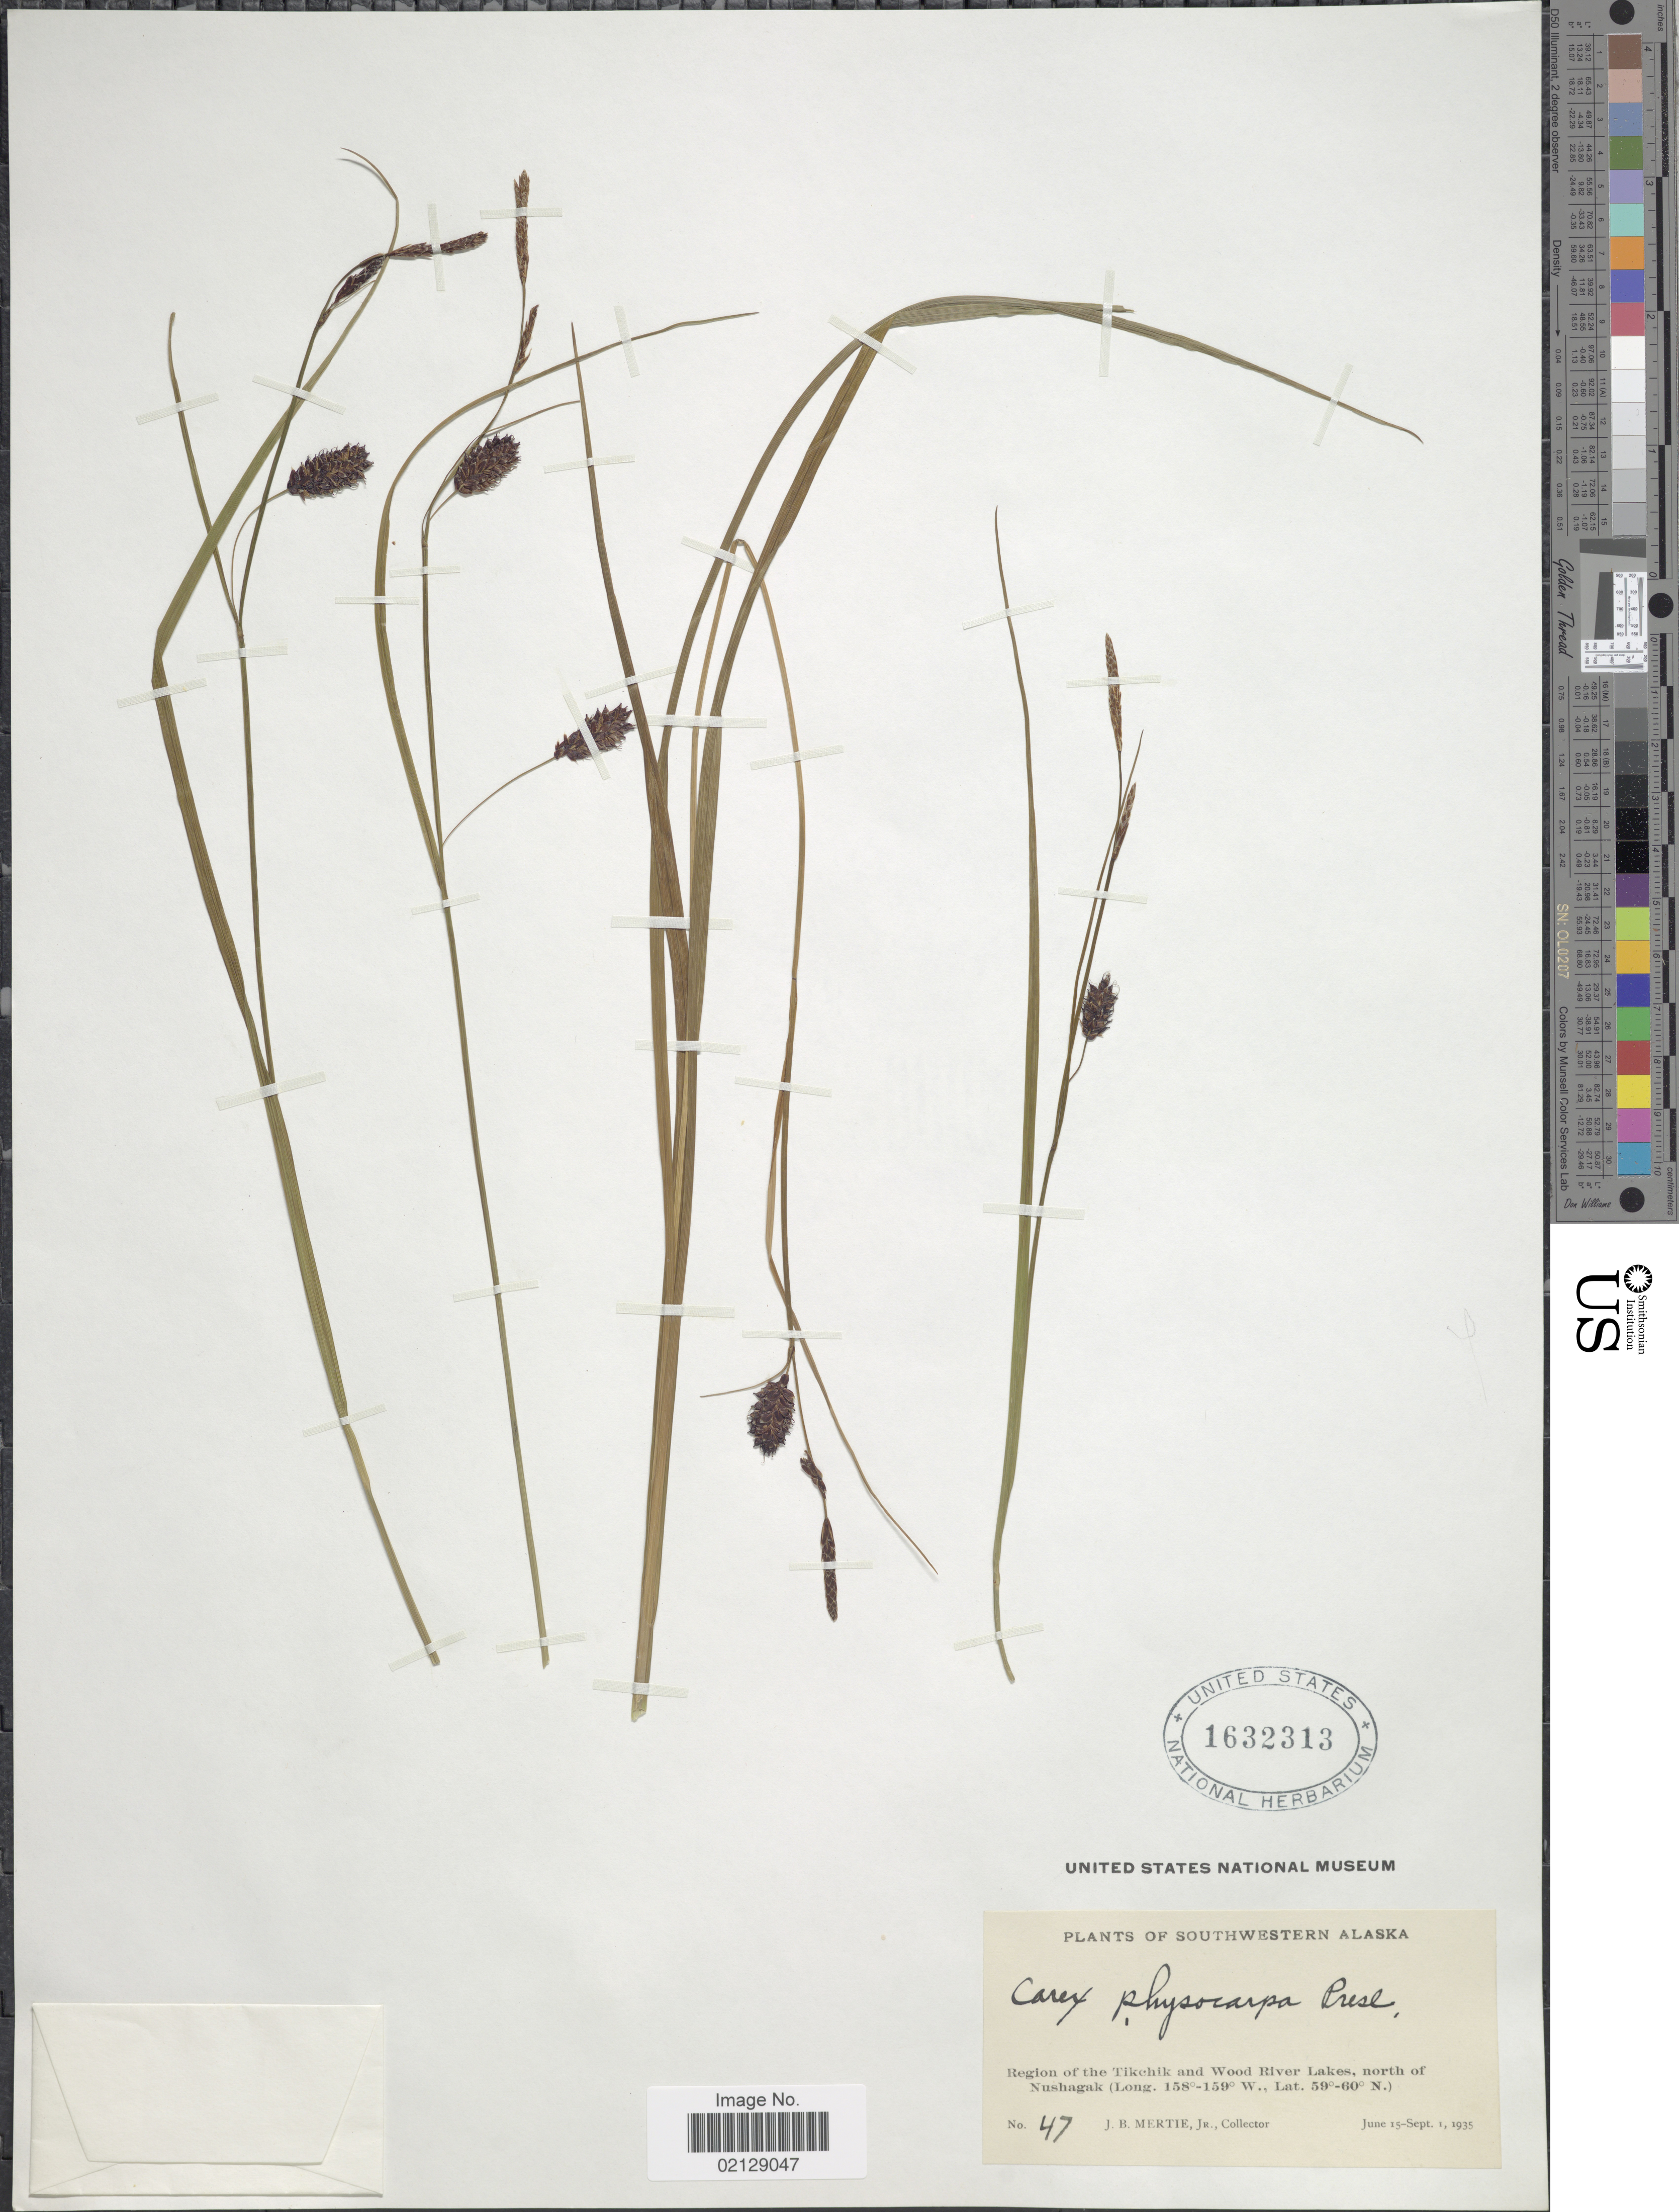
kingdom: Plantae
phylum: Tracheophyta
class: Liliopsida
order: Poales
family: Cyperaceae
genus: Carex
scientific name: Carex saxatilis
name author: L.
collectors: J. Mertie Jr.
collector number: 47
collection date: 1935-06-15/1935-09-01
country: United States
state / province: Alaska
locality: Southwestern Alaska, Region of the Tikchik and Wood River Lakes, north of Nushagak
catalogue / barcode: US 1632313